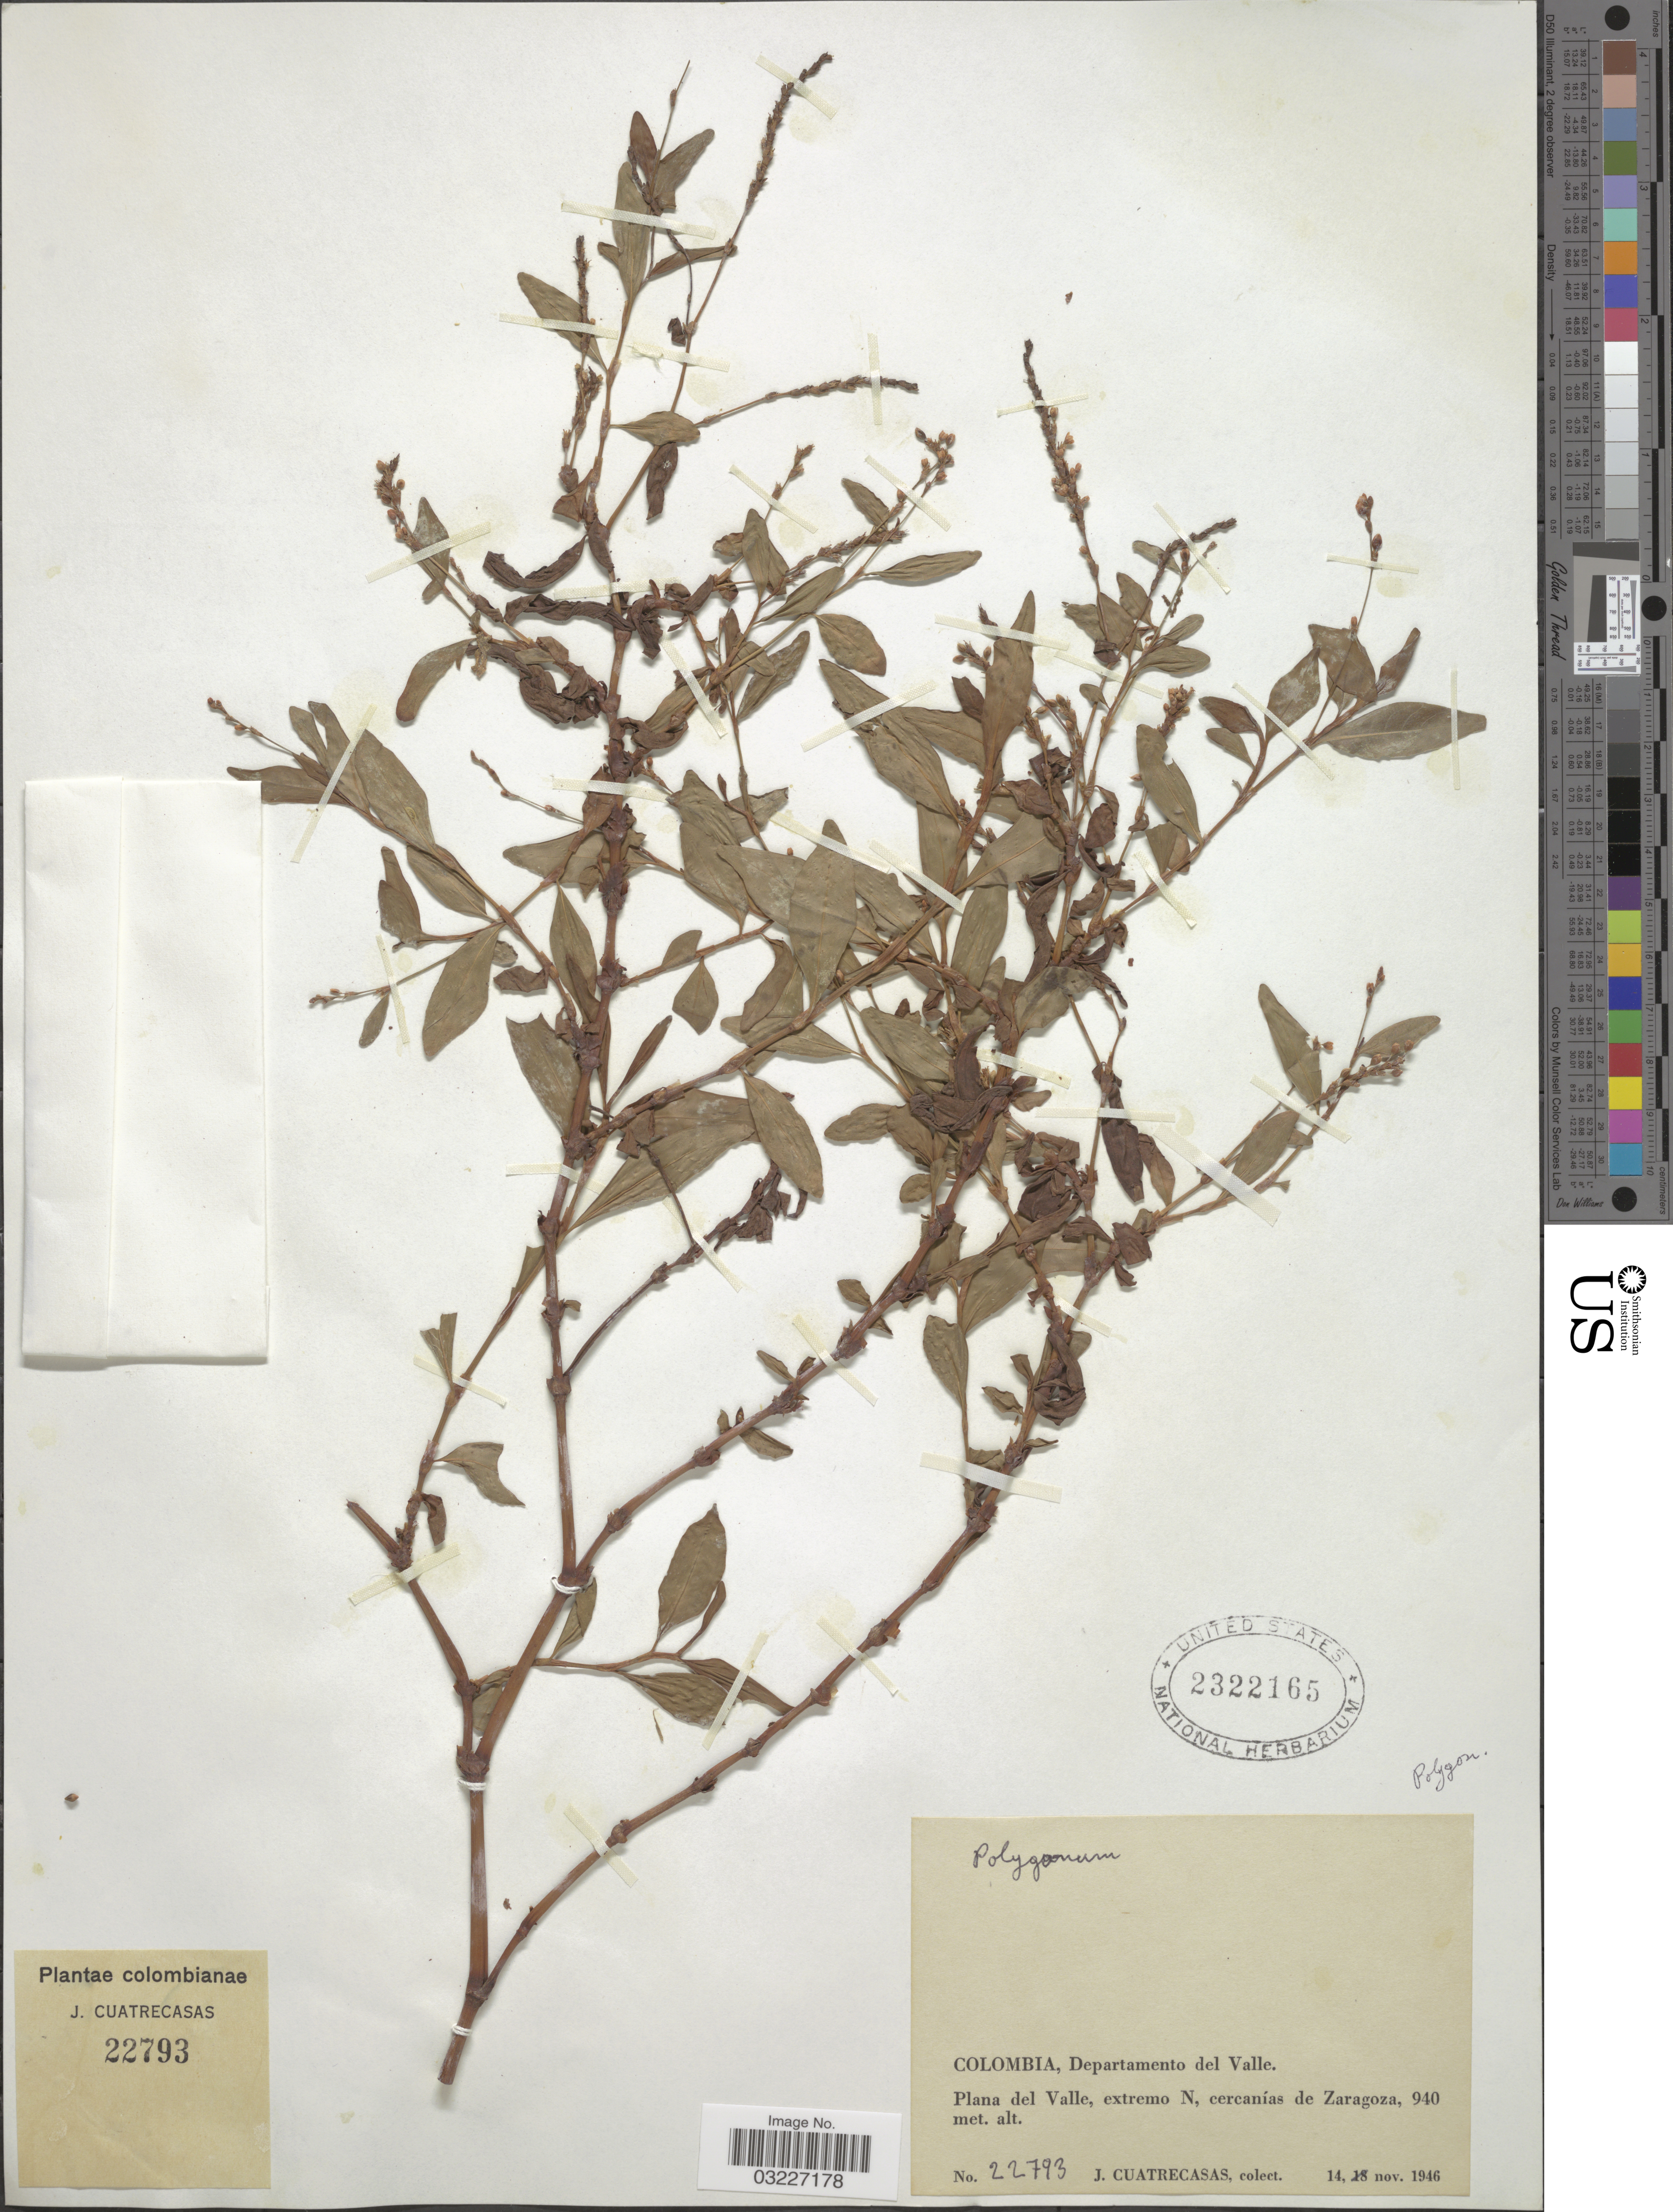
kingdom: Plantae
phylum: Tracheophyta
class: Magnoliopsida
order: Caryophyllales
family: Polygonaceae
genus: Polygonum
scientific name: Polygonum sp.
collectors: J. Cuatrecasas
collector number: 22793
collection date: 1946-11-14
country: Colombia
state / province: Valle del Cauca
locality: Departamento del Valle. Plana del Valle, extremo N, cercanías de Zaragoza.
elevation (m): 940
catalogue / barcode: US 2322165